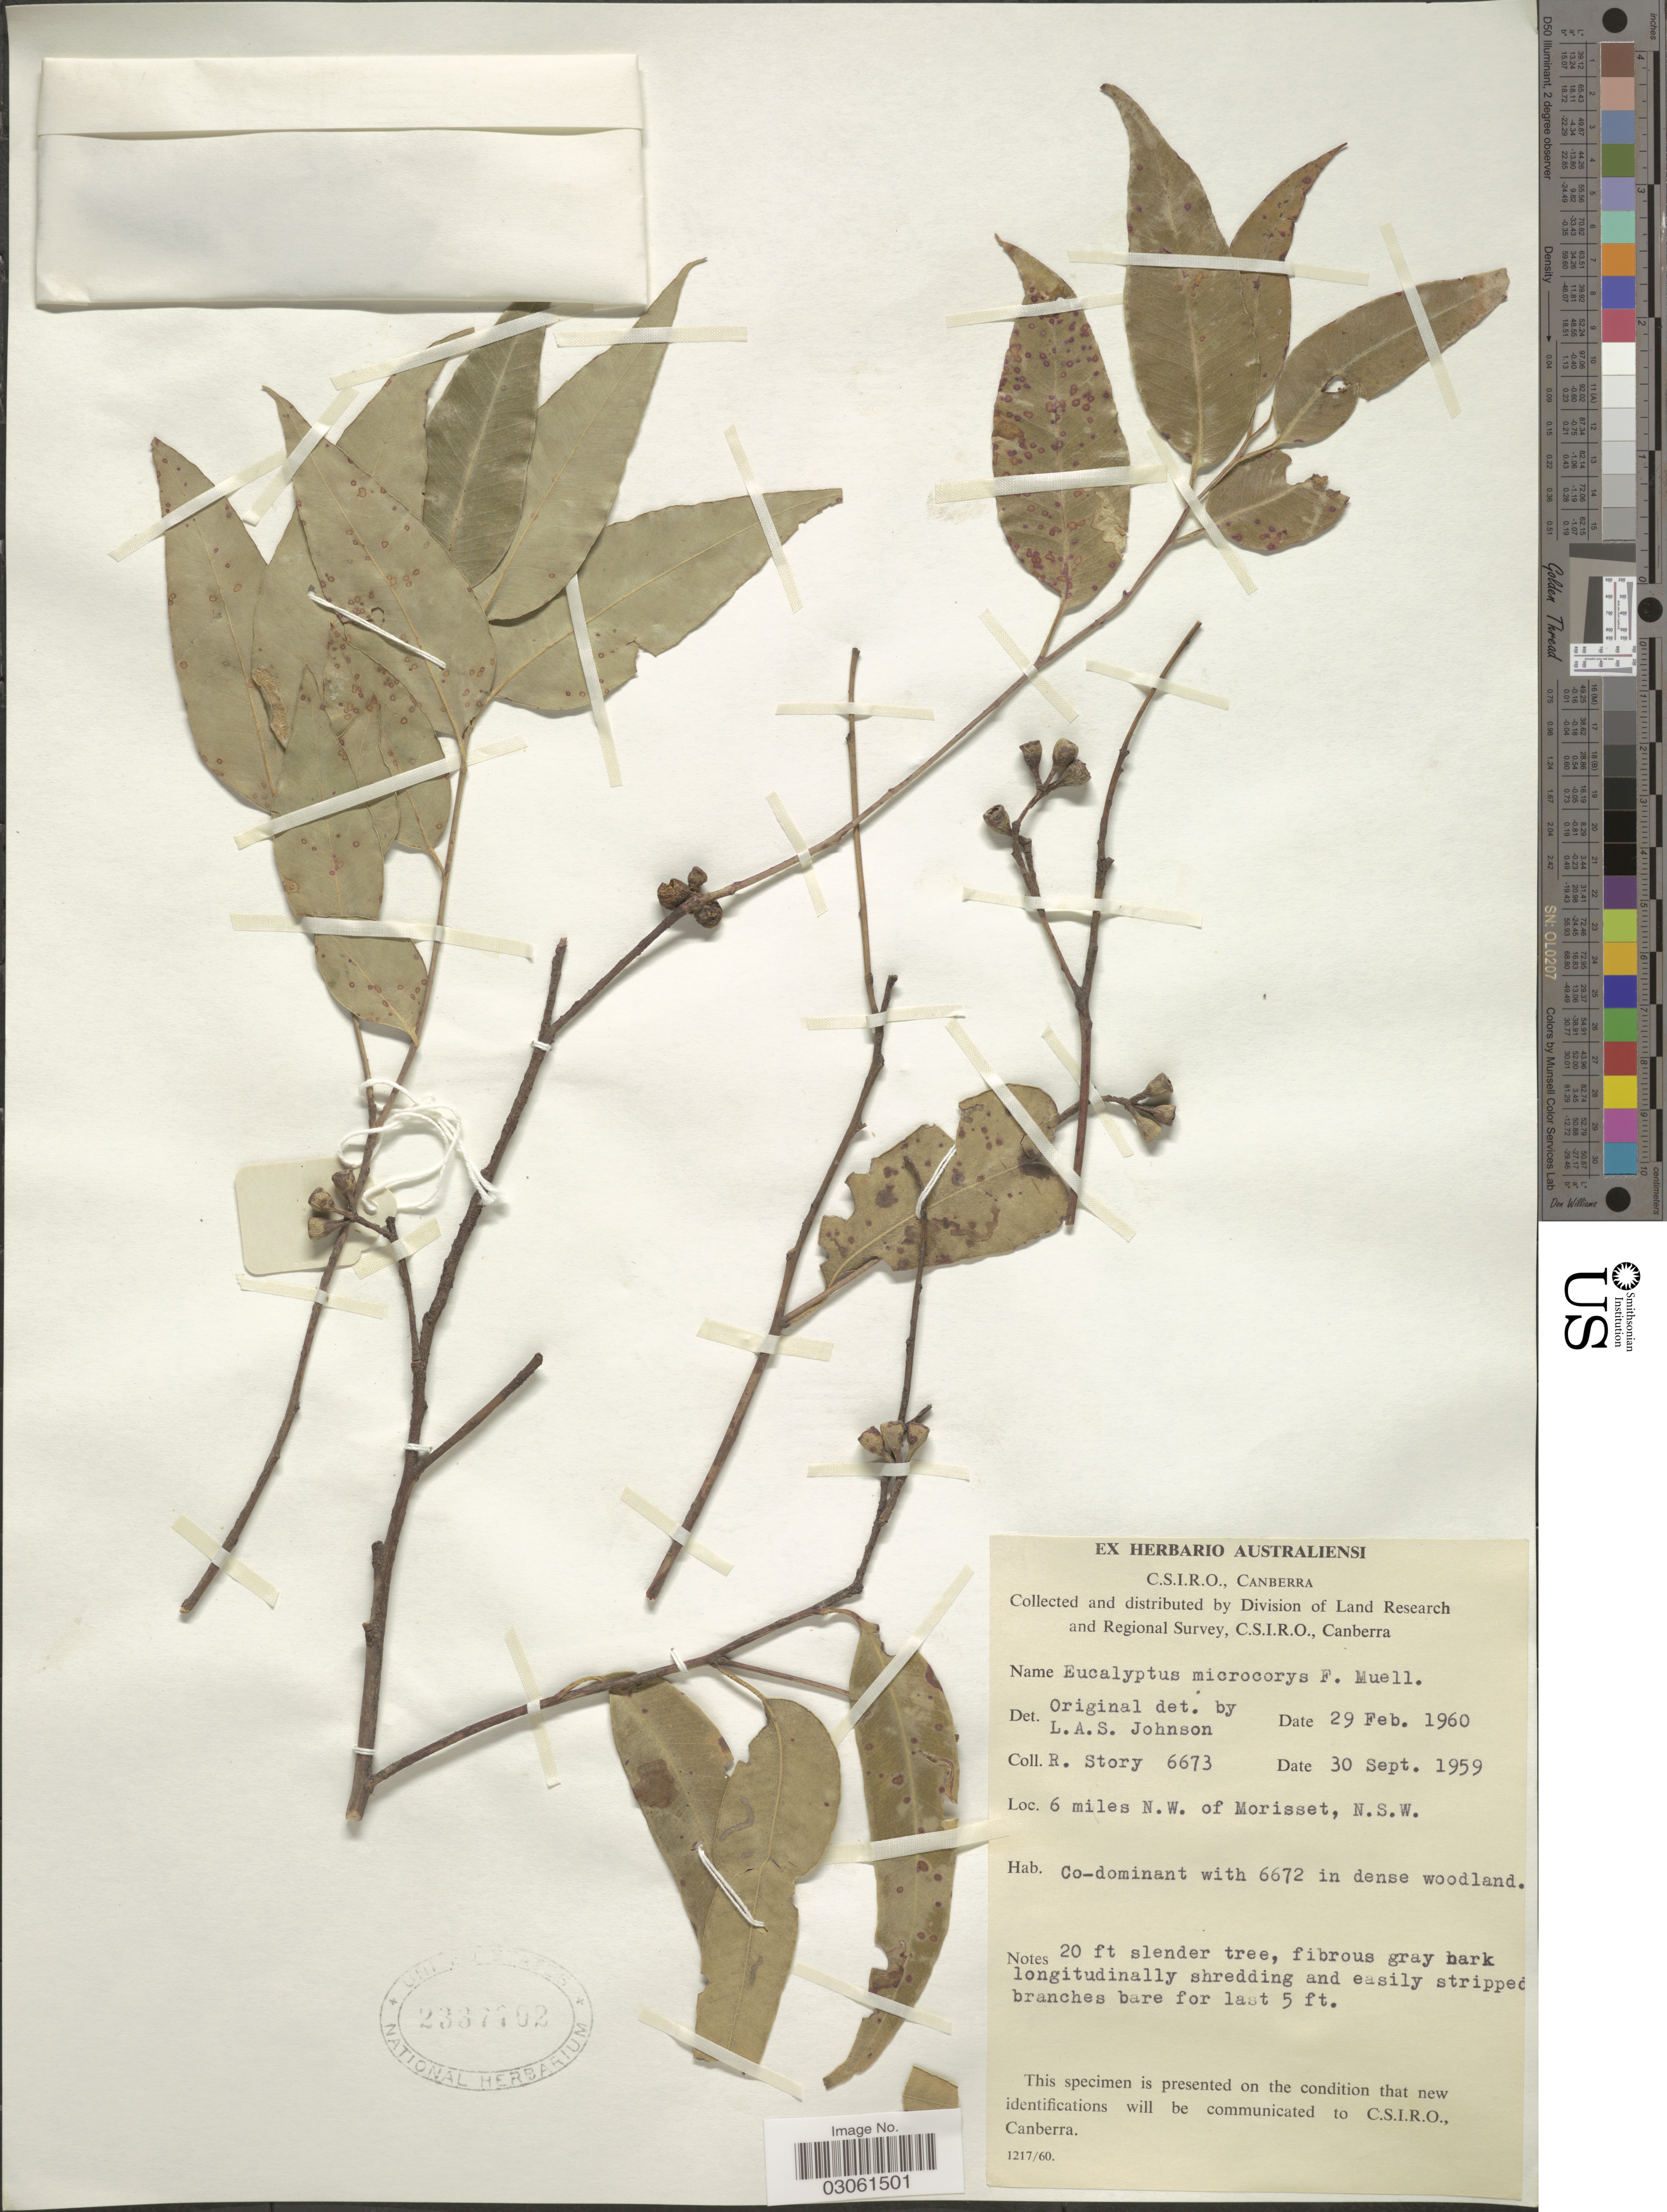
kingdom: Plantae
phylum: Tracheophyta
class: Magnoliopsida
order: Myrtales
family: Myrtaceae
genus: Eucalyptus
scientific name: Eucalyptus microcorys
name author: F. Muell.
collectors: R. Story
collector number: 6673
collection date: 1959-09-30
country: Australia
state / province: New South Wales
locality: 6 miles N. W. of Morisset, N. S. W.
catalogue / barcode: US 2337702